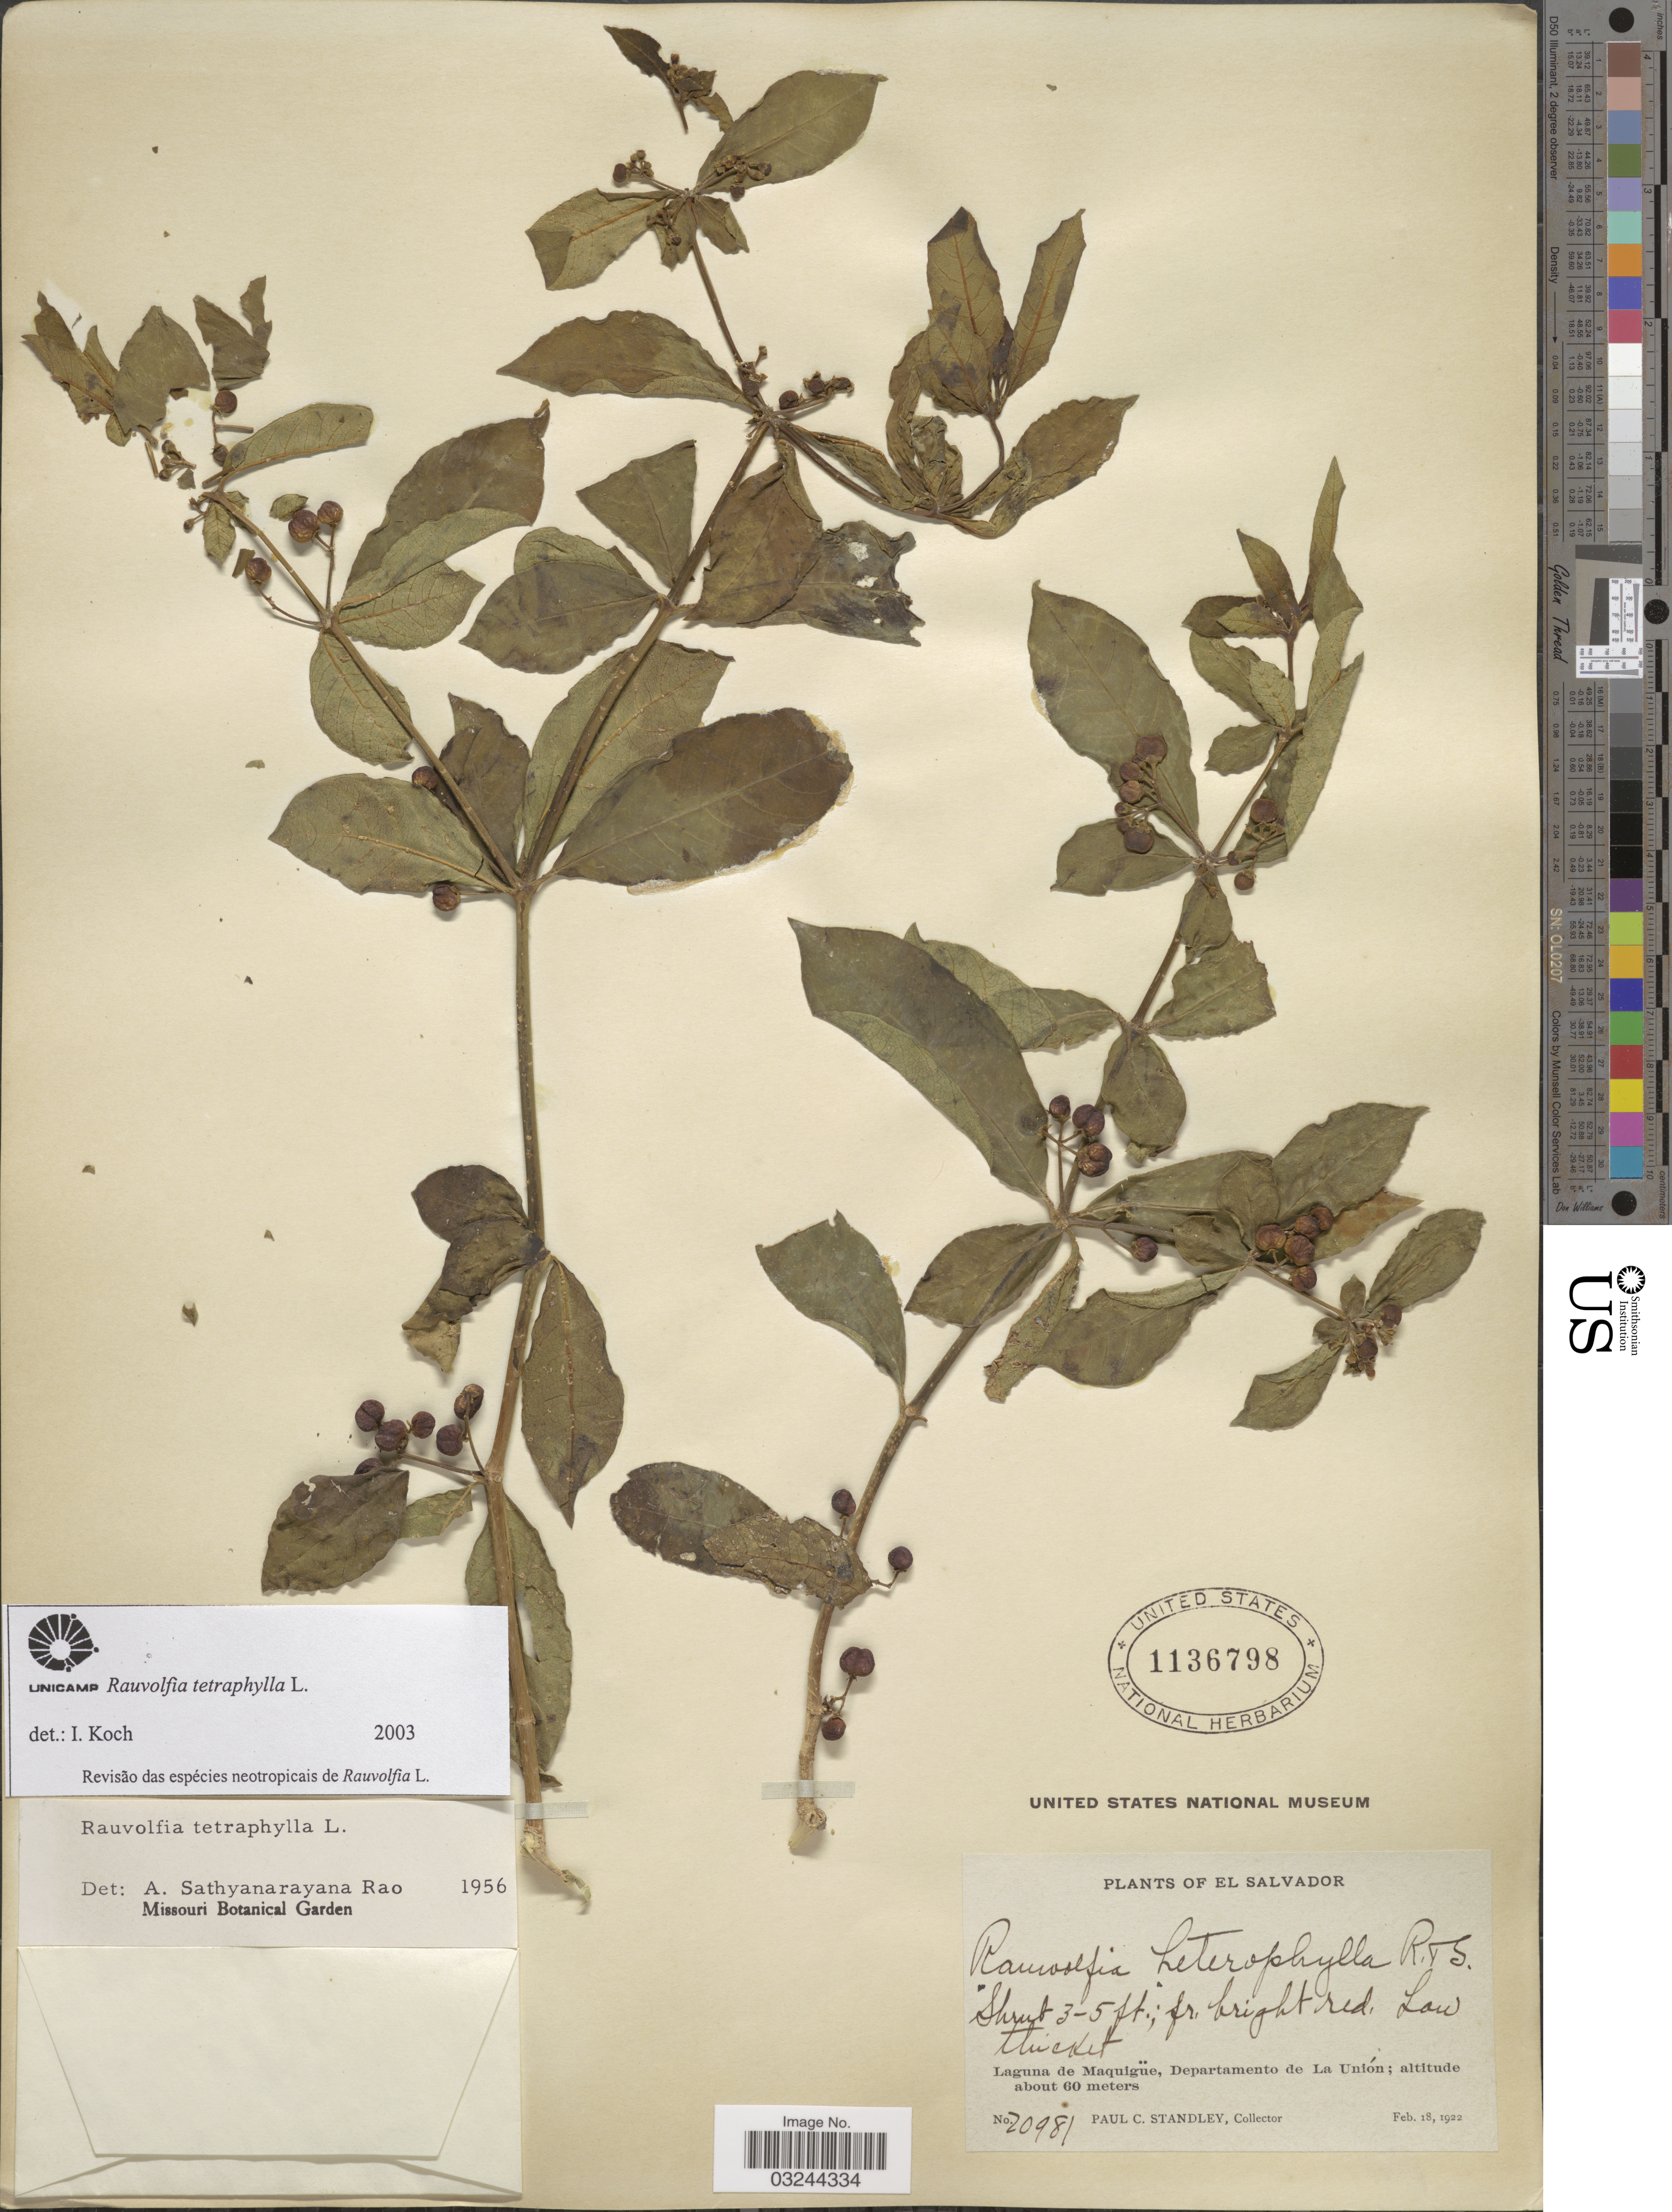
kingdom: Plantae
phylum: Tracheophyta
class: Magnoliopsida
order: Gentianales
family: Apocynaceae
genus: Rauvolfia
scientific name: Rauvolfia tetraphylla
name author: L.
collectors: P. C. Standley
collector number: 20981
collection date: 1922-02-18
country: El Salvador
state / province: La Union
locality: Laguna de Maquigüe, Departamento de La Unión.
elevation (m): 60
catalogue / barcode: US 1136798